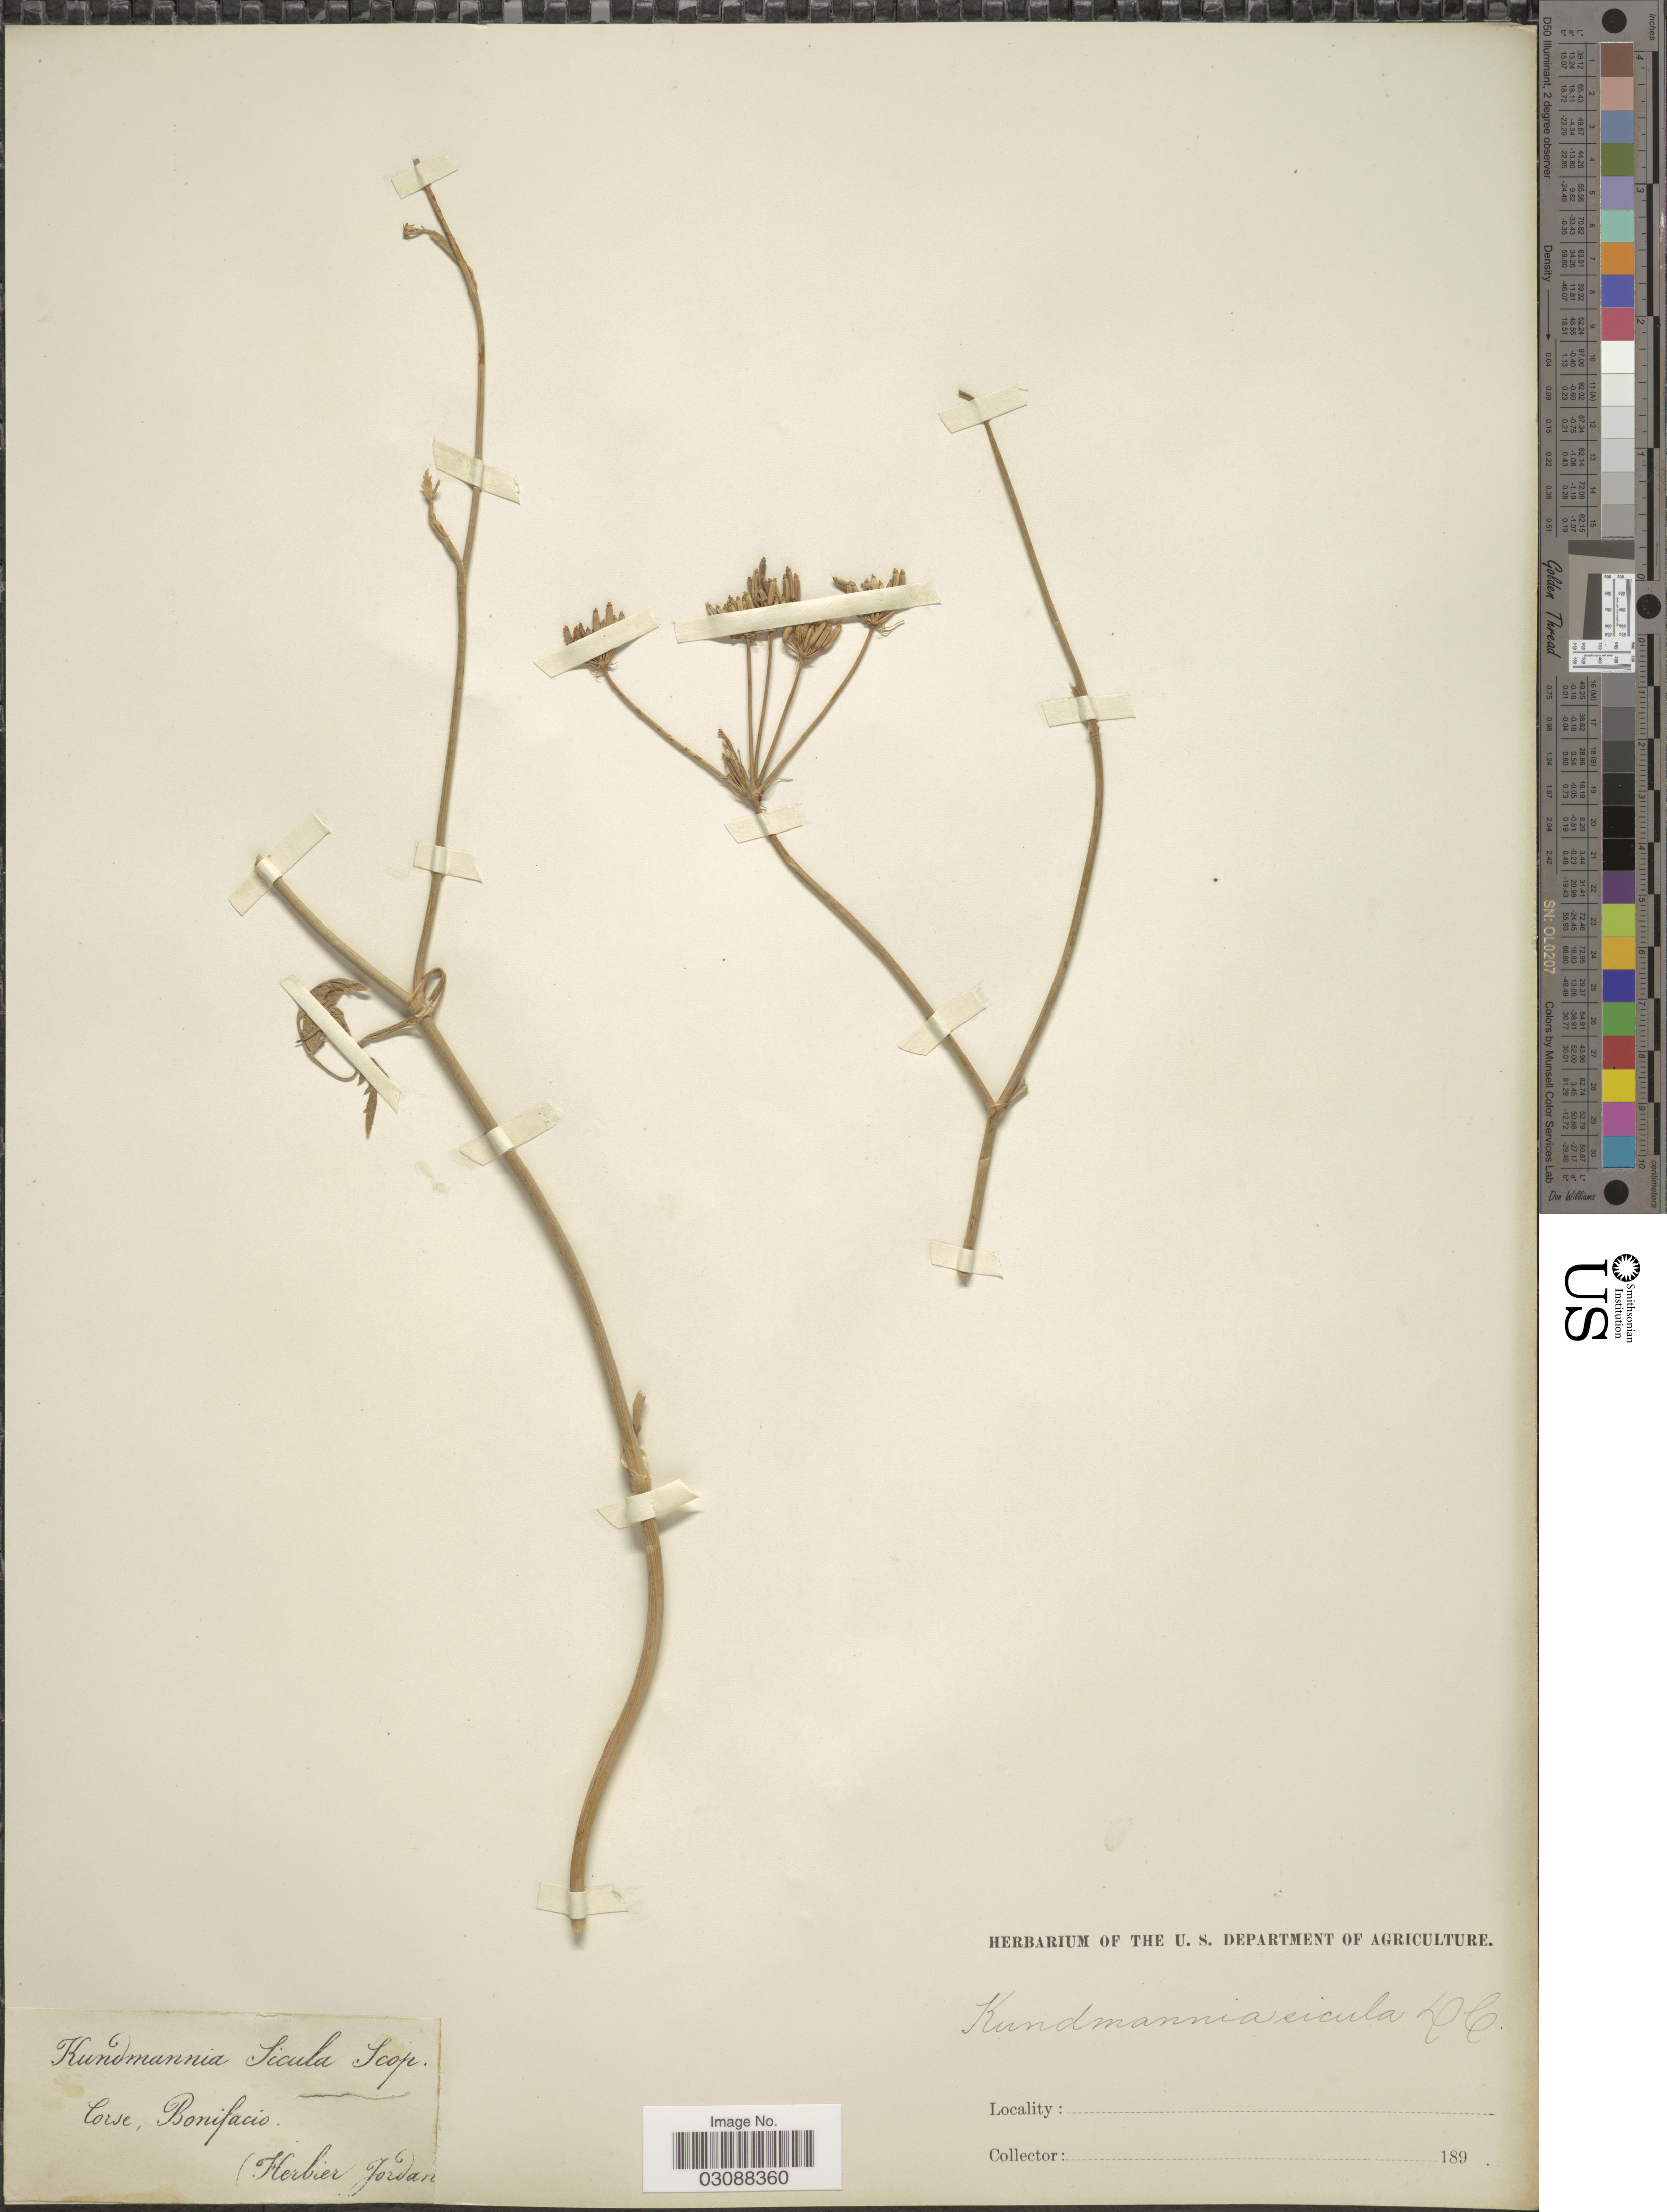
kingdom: Plantae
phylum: Tracheophyta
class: Magnoliopsida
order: Apiales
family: Apiaceae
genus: Kundmannia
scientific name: Kundmannia sicula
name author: (L.) DC.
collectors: ex herb. Jordan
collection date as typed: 189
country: France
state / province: Corsica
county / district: Corse-du-Sud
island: Corse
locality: Corse, Bonifacio.